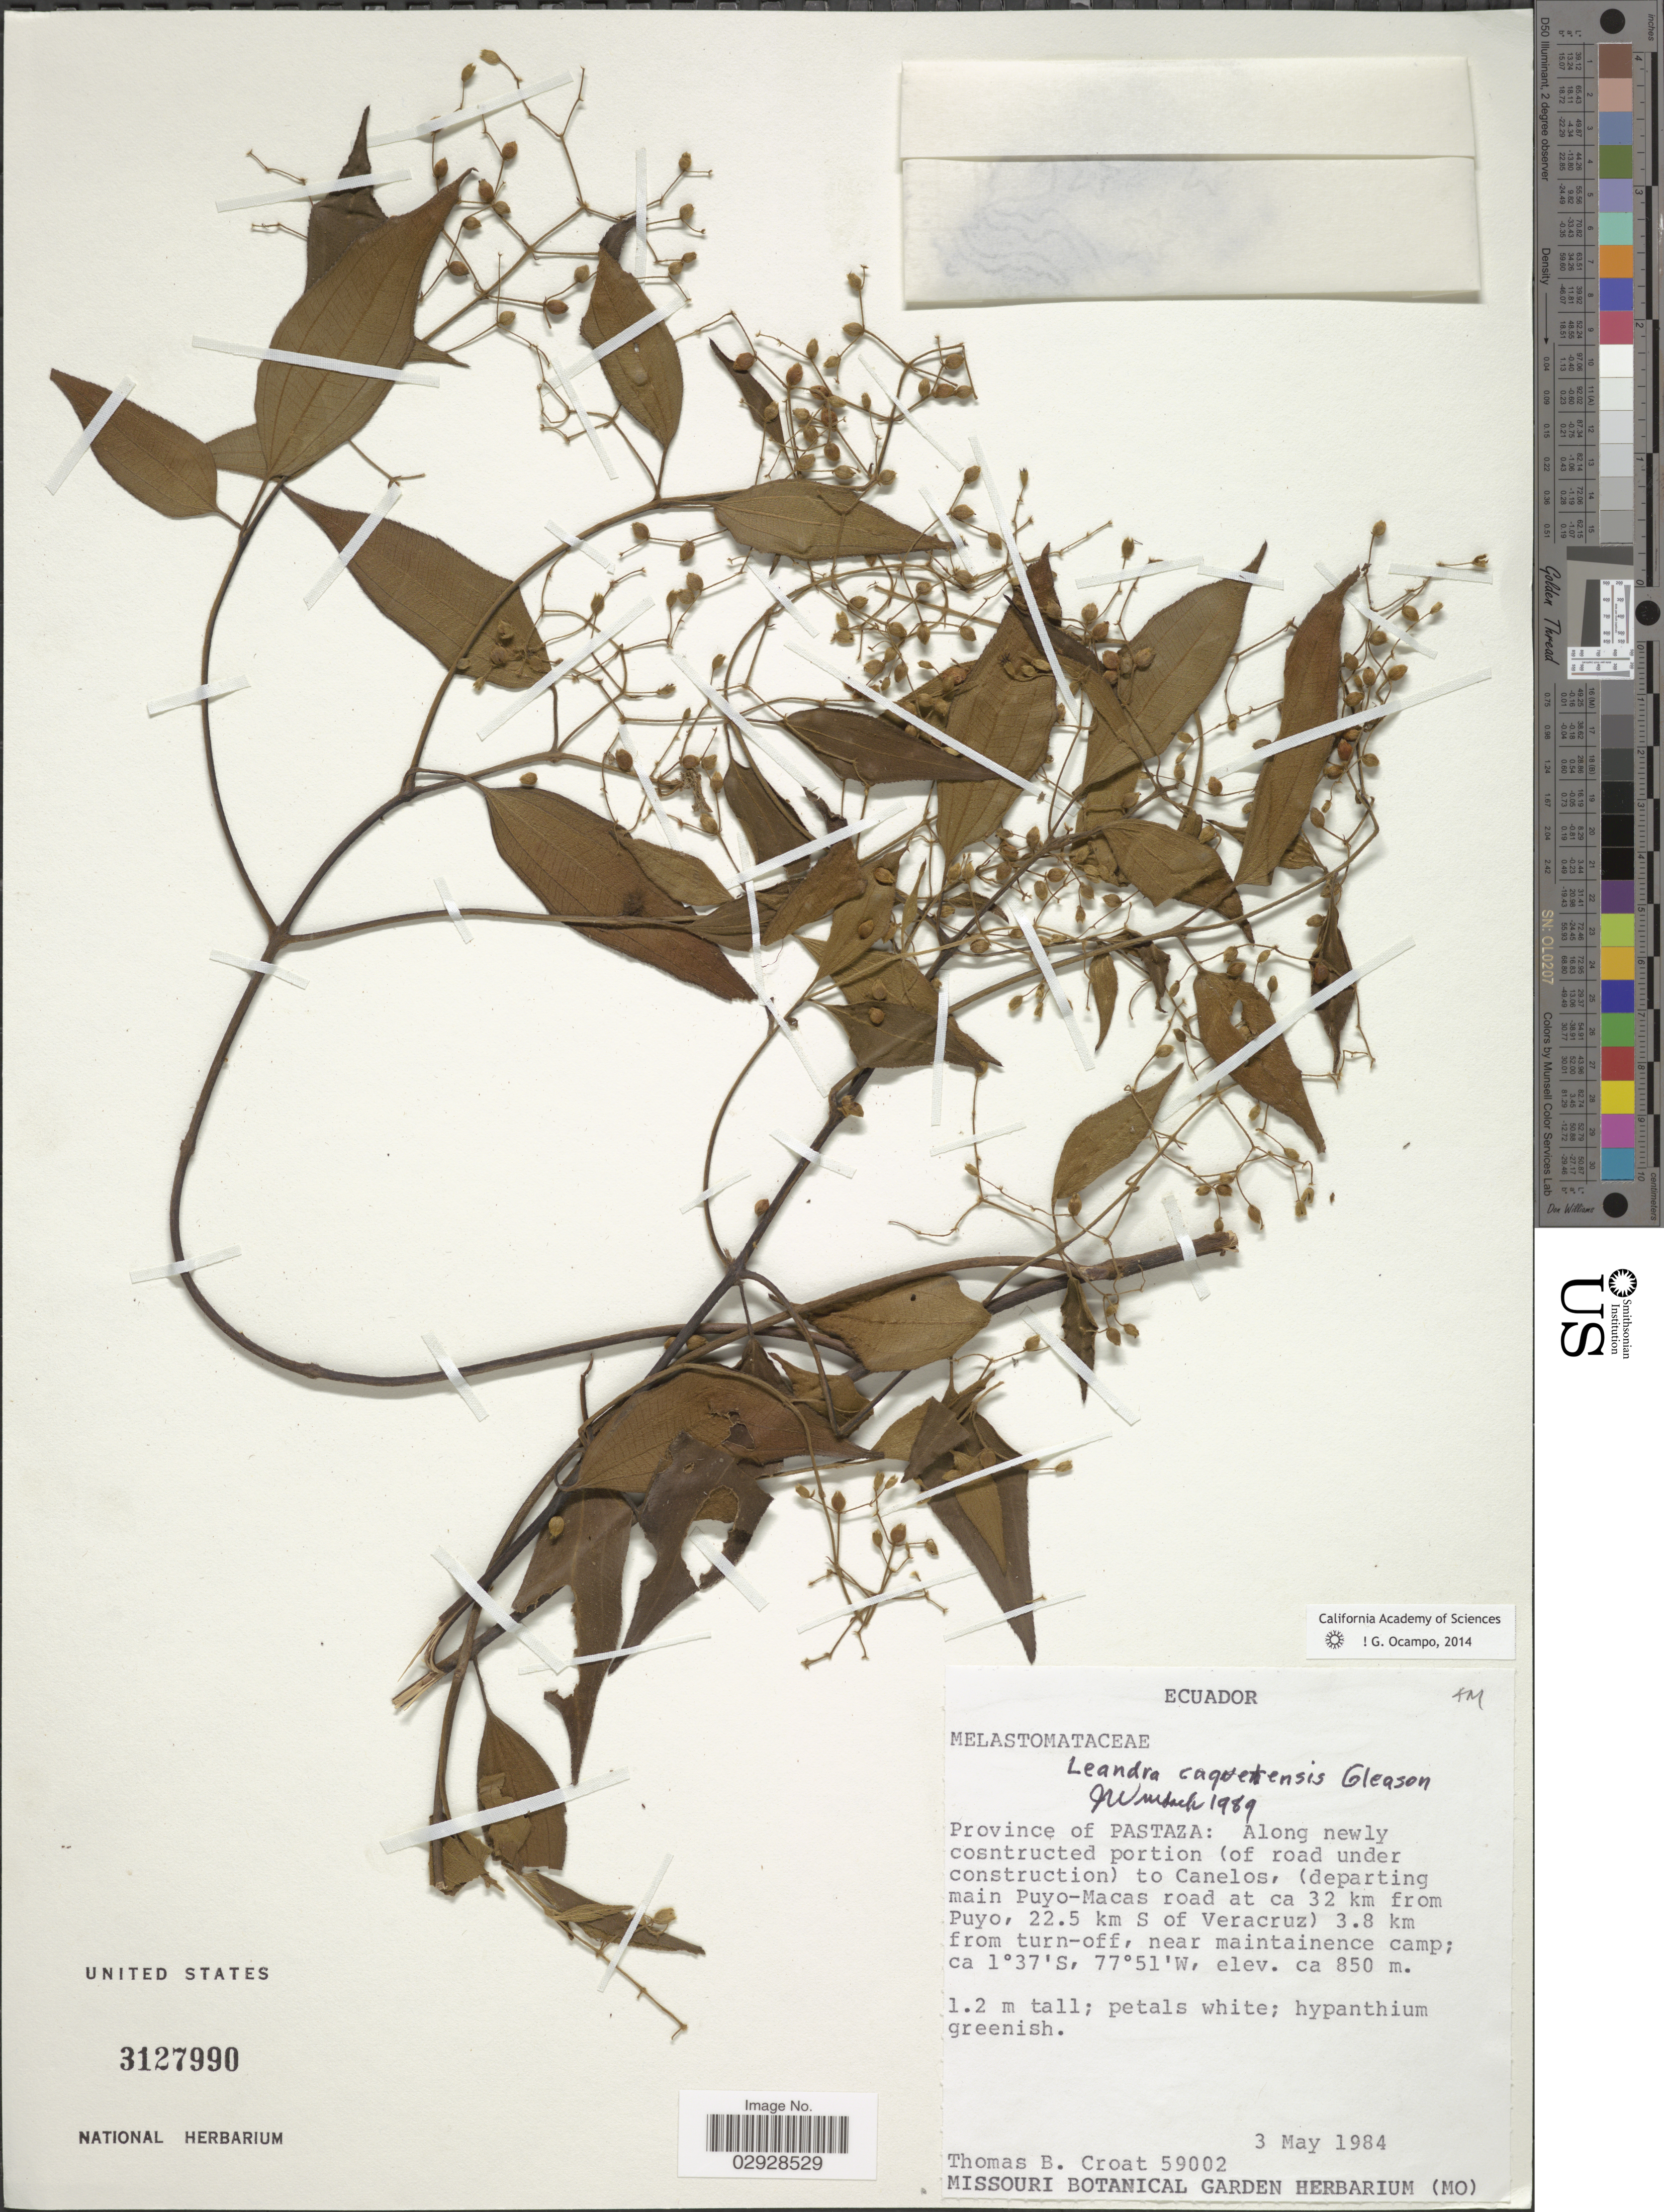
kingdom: Plantae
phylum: Tracheophyta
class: Magnoliopsida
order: Myrtales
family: Melastomataceae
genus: Leandra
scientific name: Leandra caquetensis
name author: Gleason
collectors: T. B. Croat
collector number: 59002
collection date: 1984-05-03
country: Ecuador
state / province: Pastaza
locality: Along newly cosntructed portion (of road under construction) to Canelos, (departing main Puyo-macas road at ca 32 km from Puyo, 22.5 km S of Veracruz) 3.8 km from turn-off, near maintenence camp.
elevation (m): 850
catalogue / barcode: US 3127990